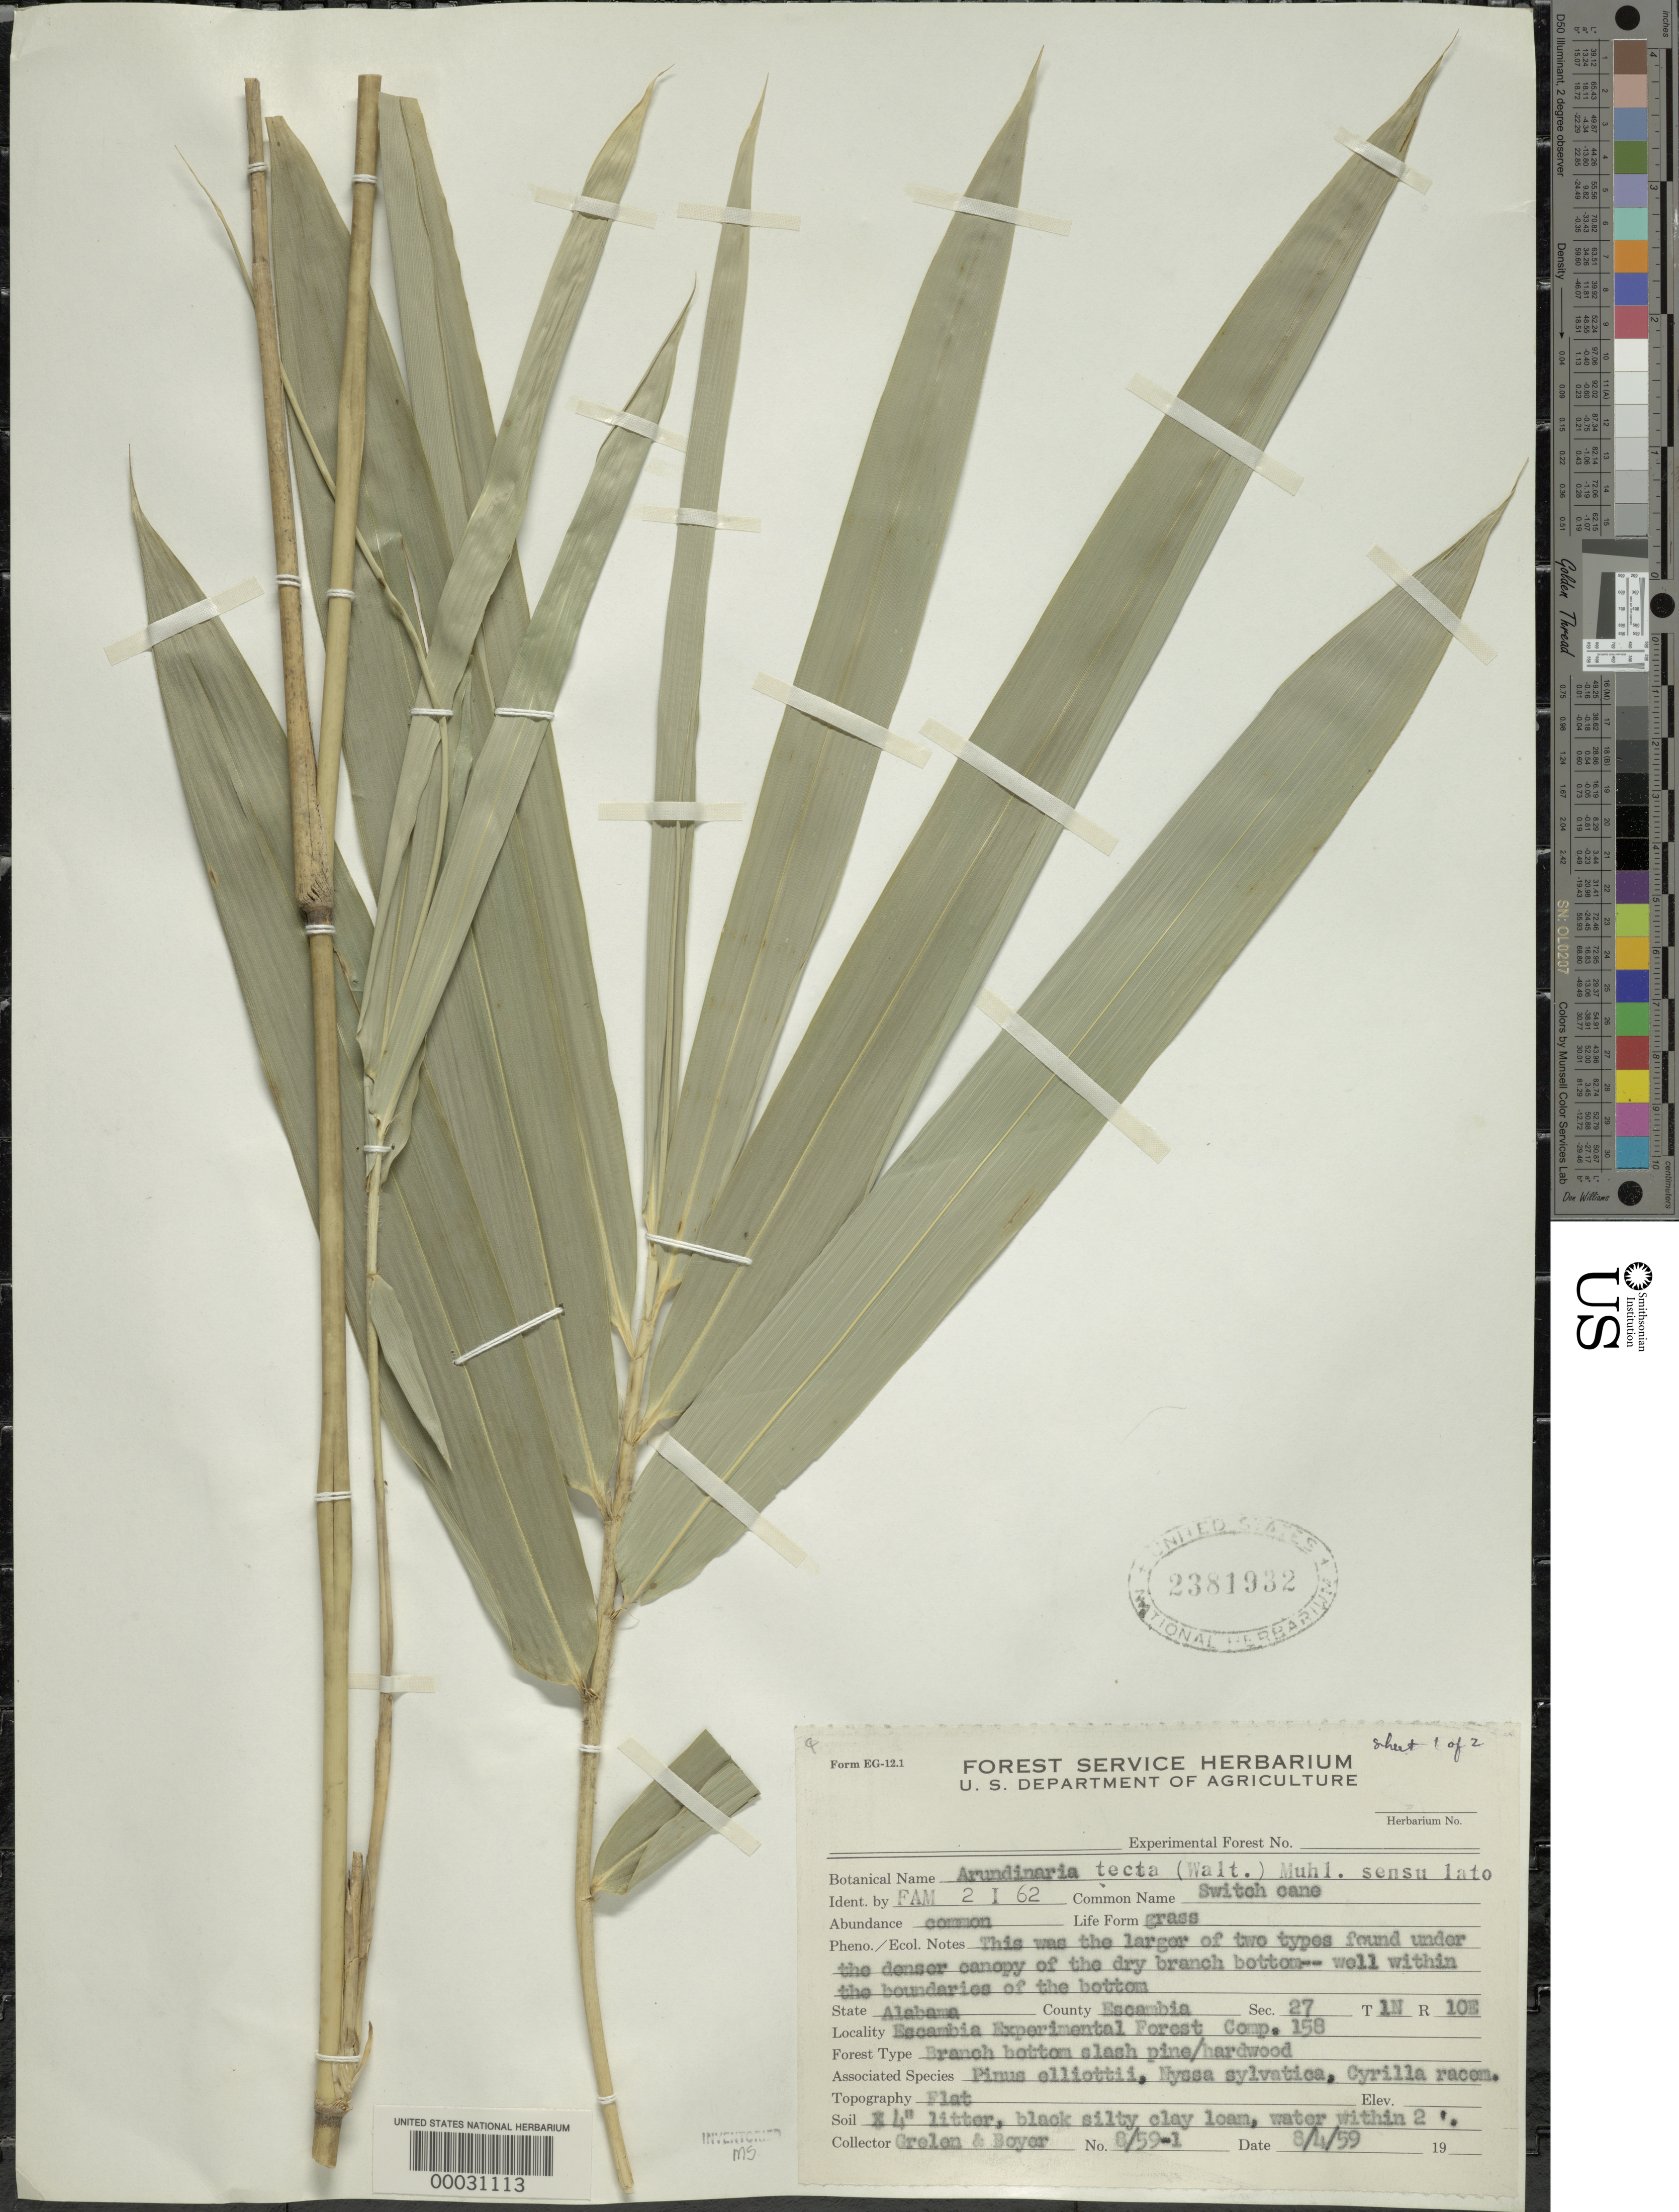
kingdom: Plantae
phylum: Tracheophyta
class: Liliopsida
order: Poales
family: Poaceae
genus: Arundinaria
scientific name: Arundinaria tecta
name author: (Walter) Muhl.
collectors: -. Grelen & -. Boyer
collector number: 8/59-1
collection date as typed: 04 Aug 1959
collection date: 1959-08-04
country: United States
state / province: Alabama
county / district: Escambia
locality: Escambia experimental forest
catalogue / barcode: US 2381932